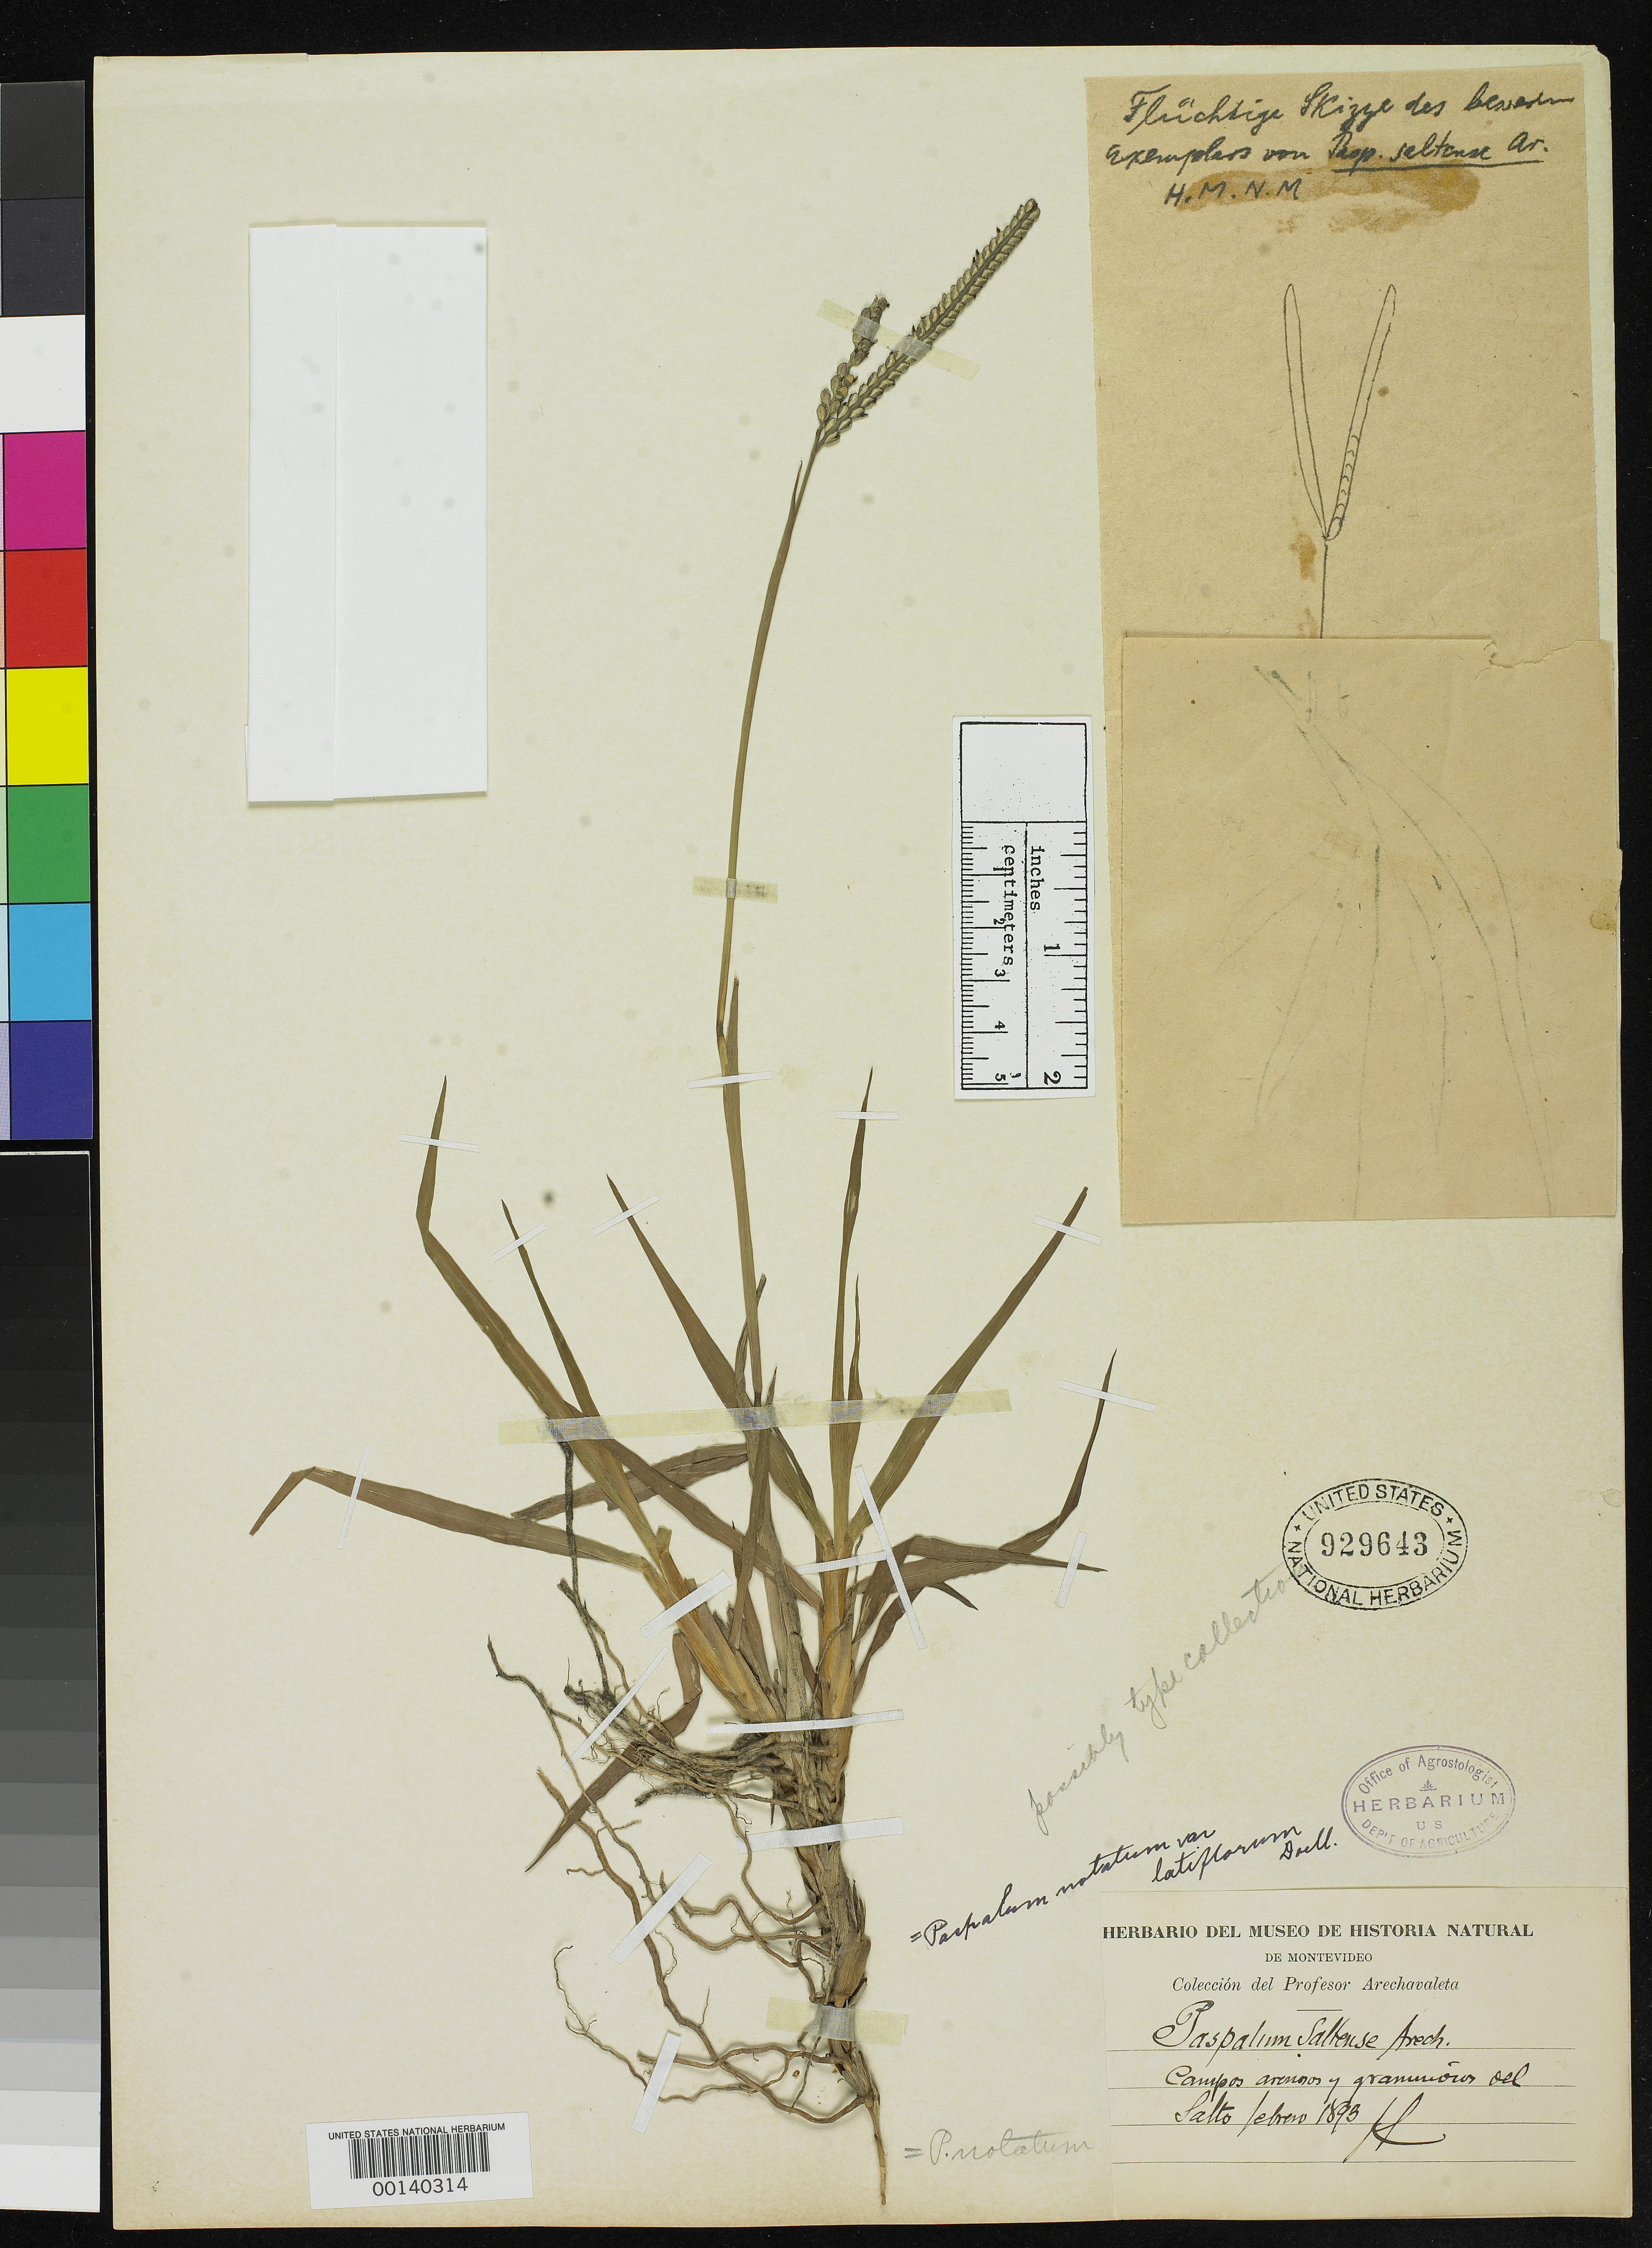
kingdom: Plantae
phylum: Tracheophyta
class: Liliopsida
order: Poales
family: Poaceae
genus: Paspalum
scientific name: Paspalum saltense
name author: Arechav.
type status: Isotype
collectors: J. Arechavaleta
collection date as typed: Feb 1893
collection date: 1893-02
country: Uruguay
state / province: Salto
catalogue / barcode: US 929643